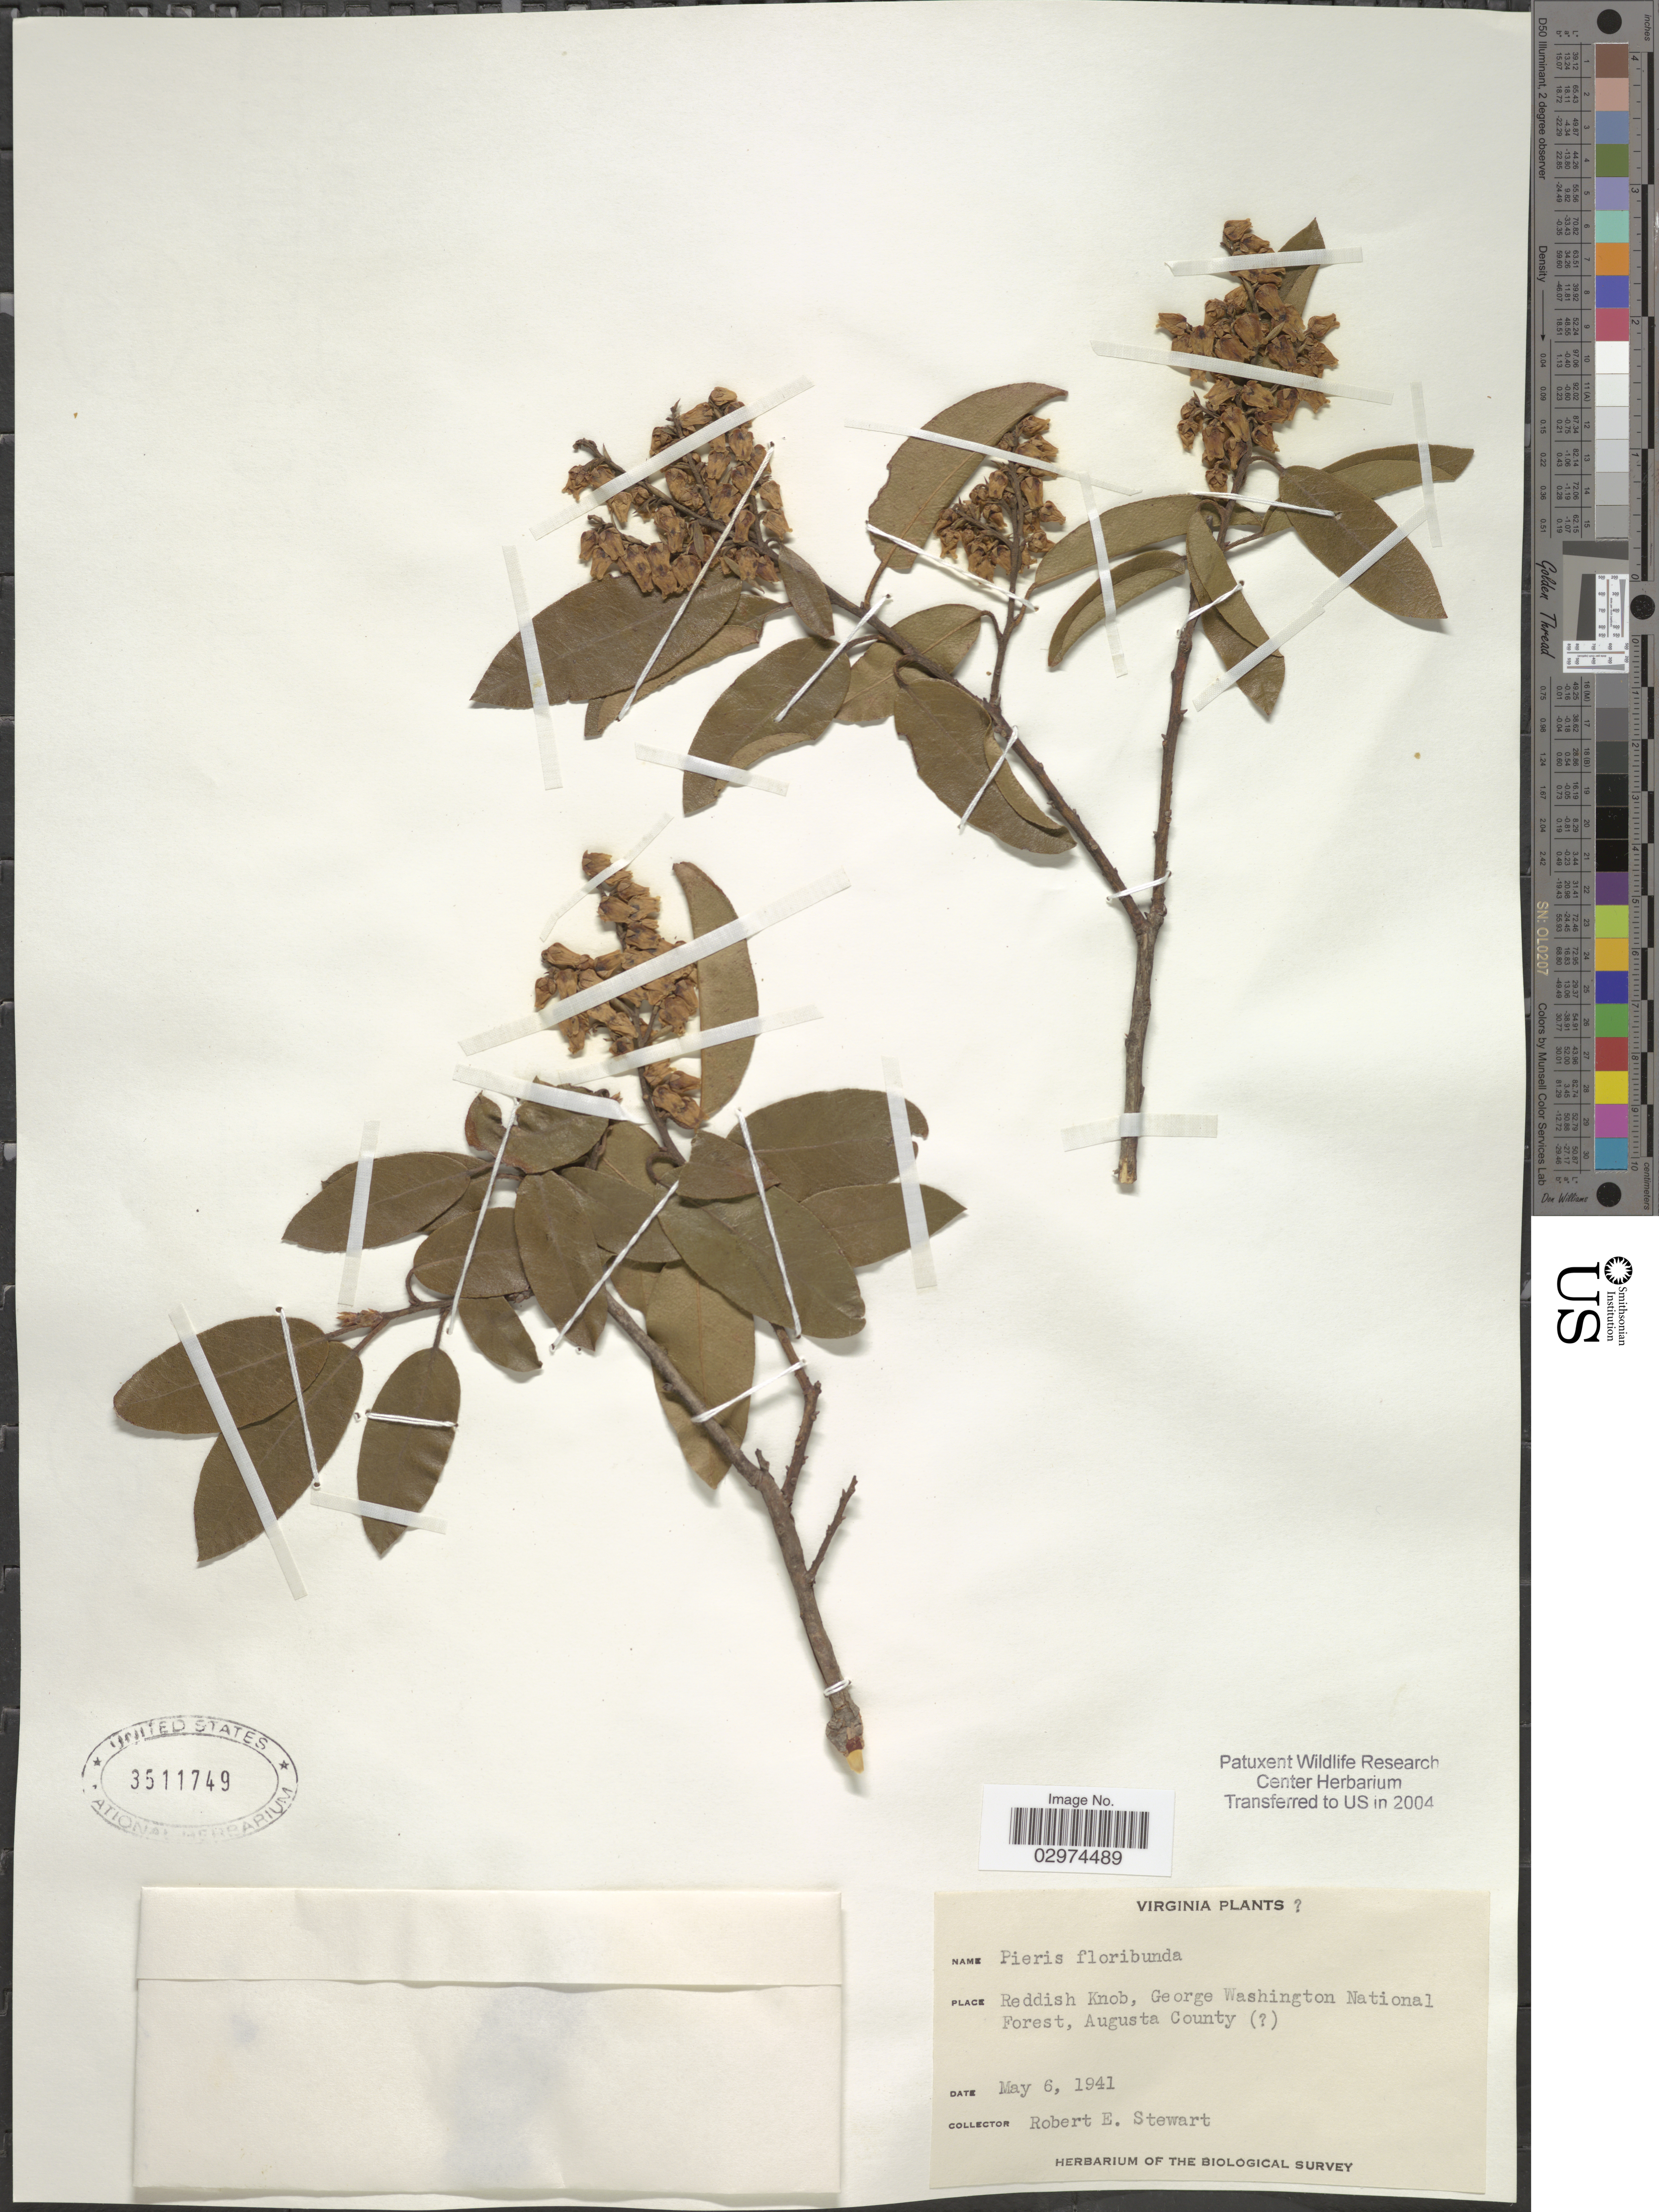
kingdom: Plantae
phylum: Tracheophyta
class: Magnoliopsida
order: Ericales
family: Ericaceae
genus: Pieris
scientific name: Pieris floribunda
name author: (Pursh) Benth. & Hook. f.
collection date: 1941-05-06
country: United States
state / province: Virginia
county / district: Augusta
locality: Reddish Knob, George Washington National Forest, Augusta County.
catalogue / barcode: US 3511749